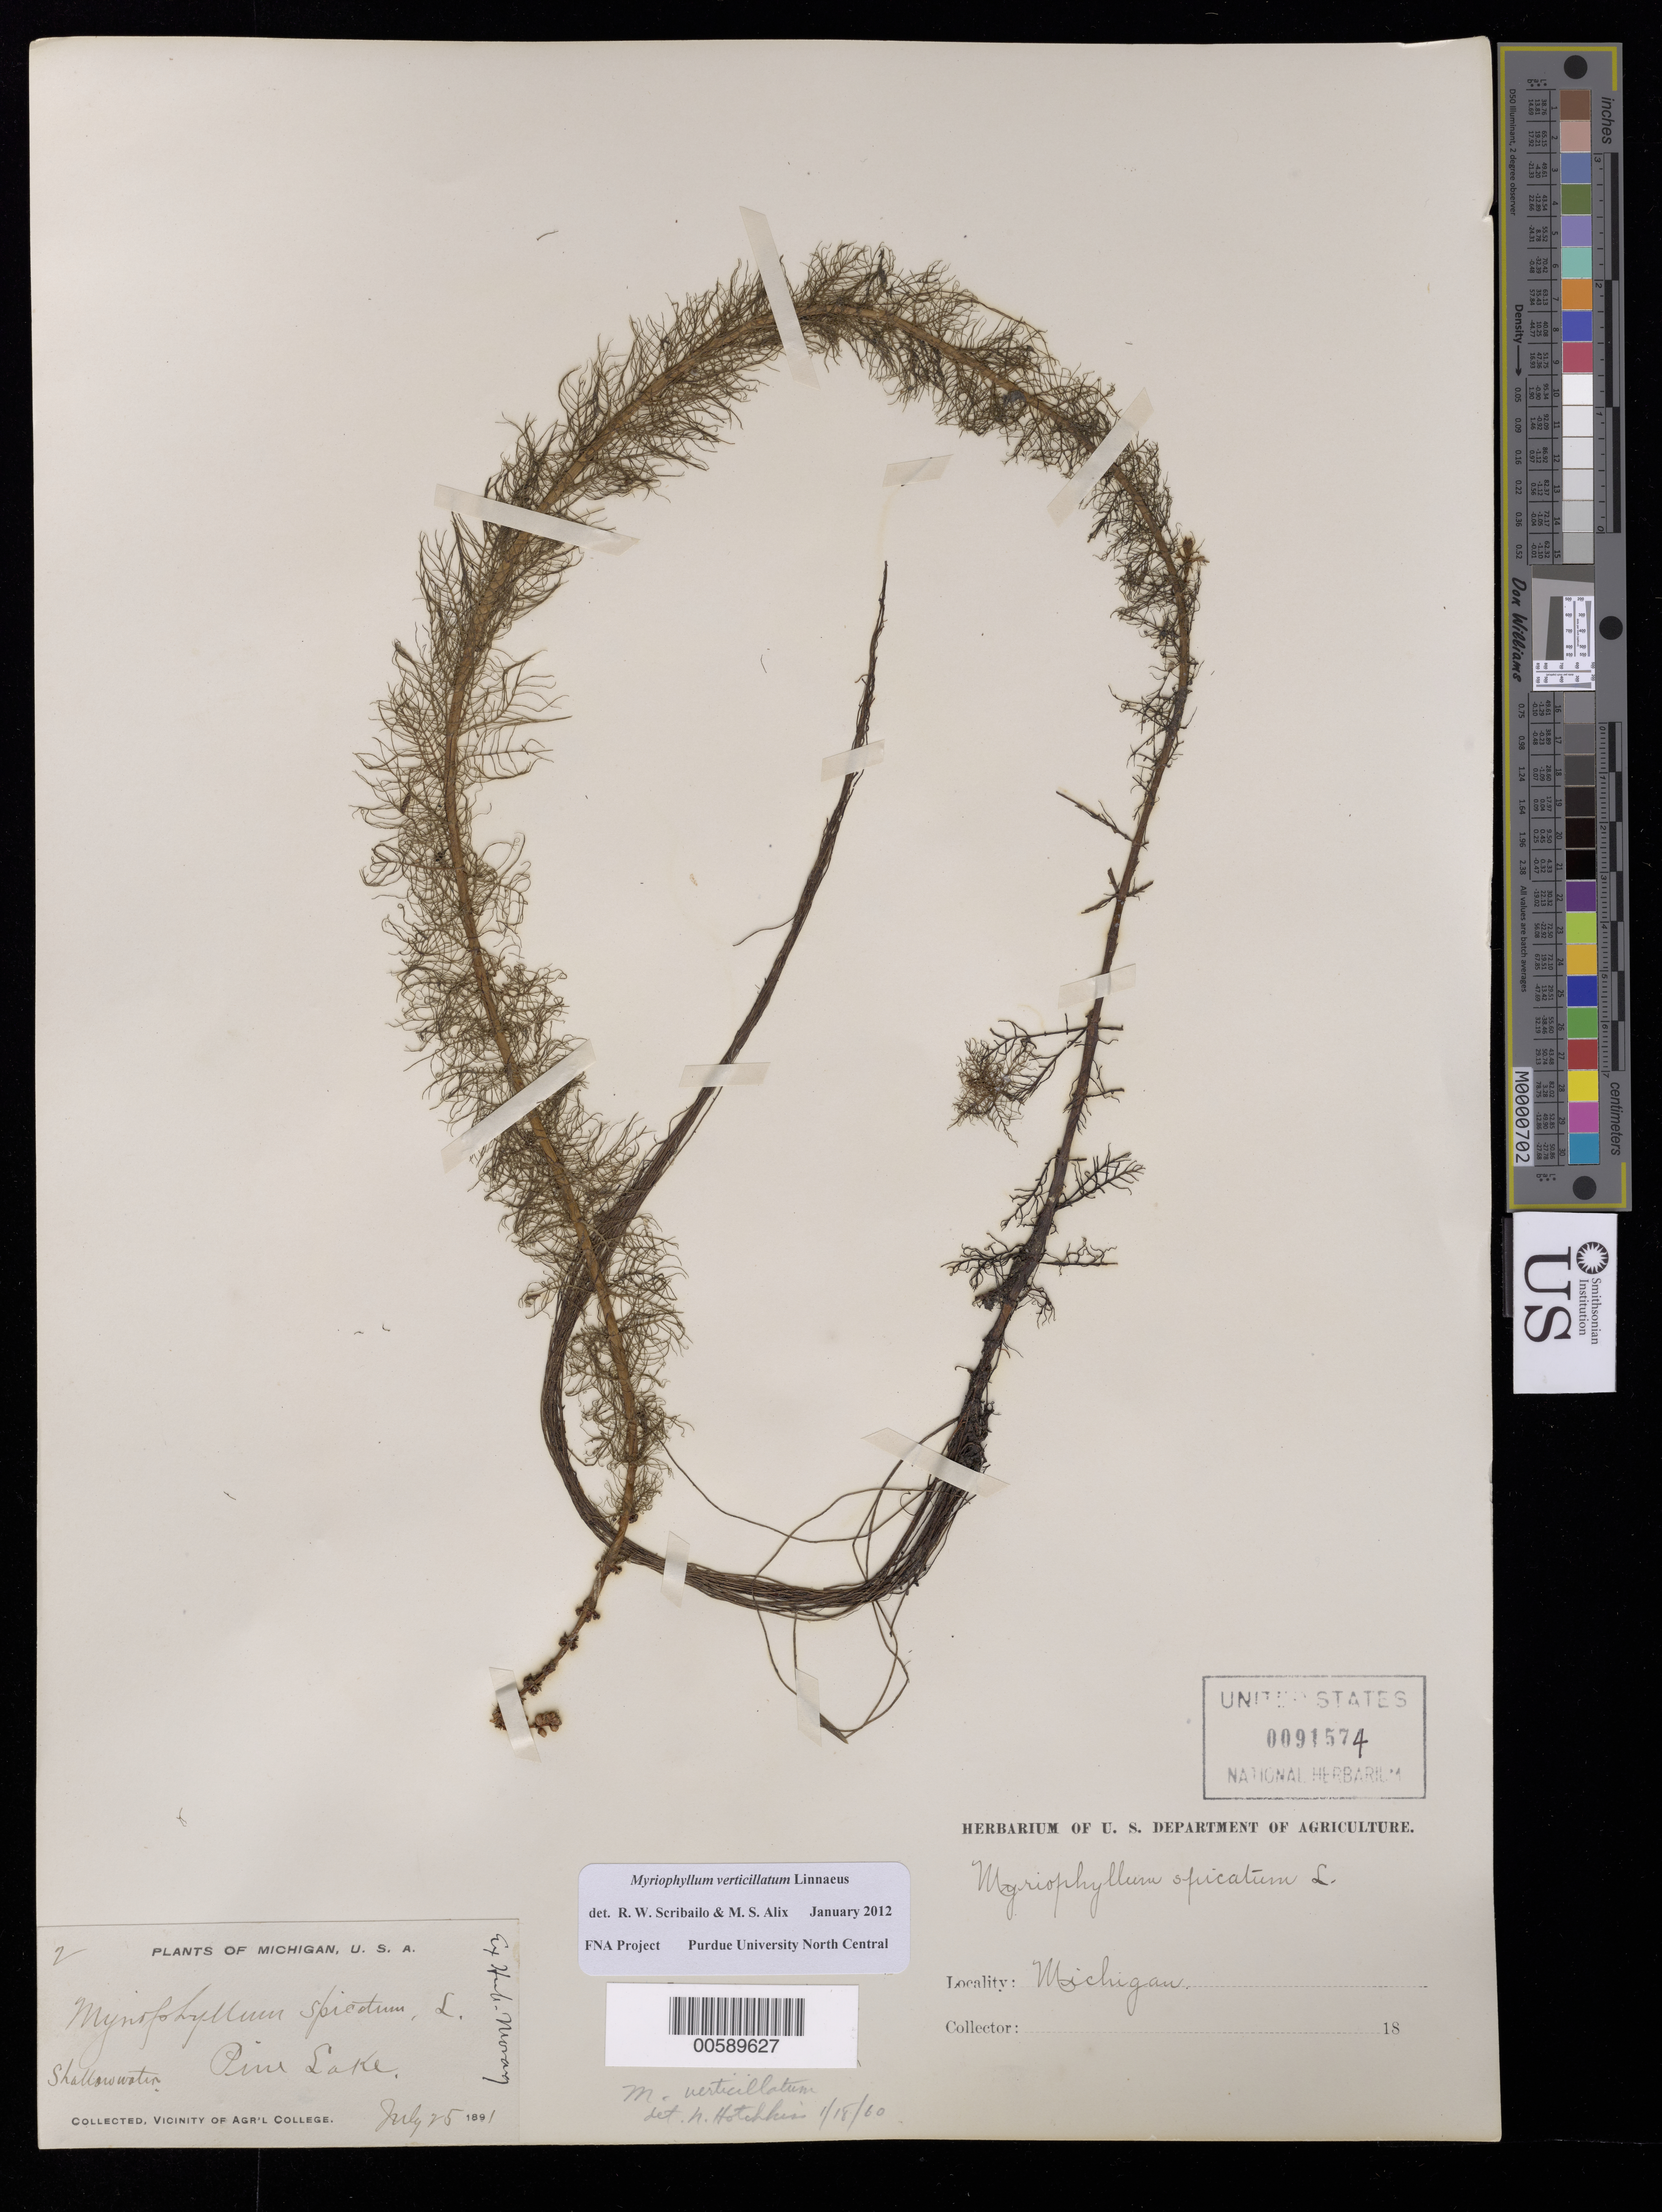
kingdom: Plantae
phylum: Tracheophyta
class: Magnoliopsida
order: Saxifragales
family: Haloragaceae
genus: Myriophyllum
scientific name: Myriophyllum verticillatum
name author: L.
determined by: Scribailo, R. W.; Alix, M. S.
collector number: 2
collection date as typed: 25 Jul 1891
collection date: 1891-07-25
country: United States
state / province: Michigan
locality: Pine Lake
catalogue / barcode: US 91574